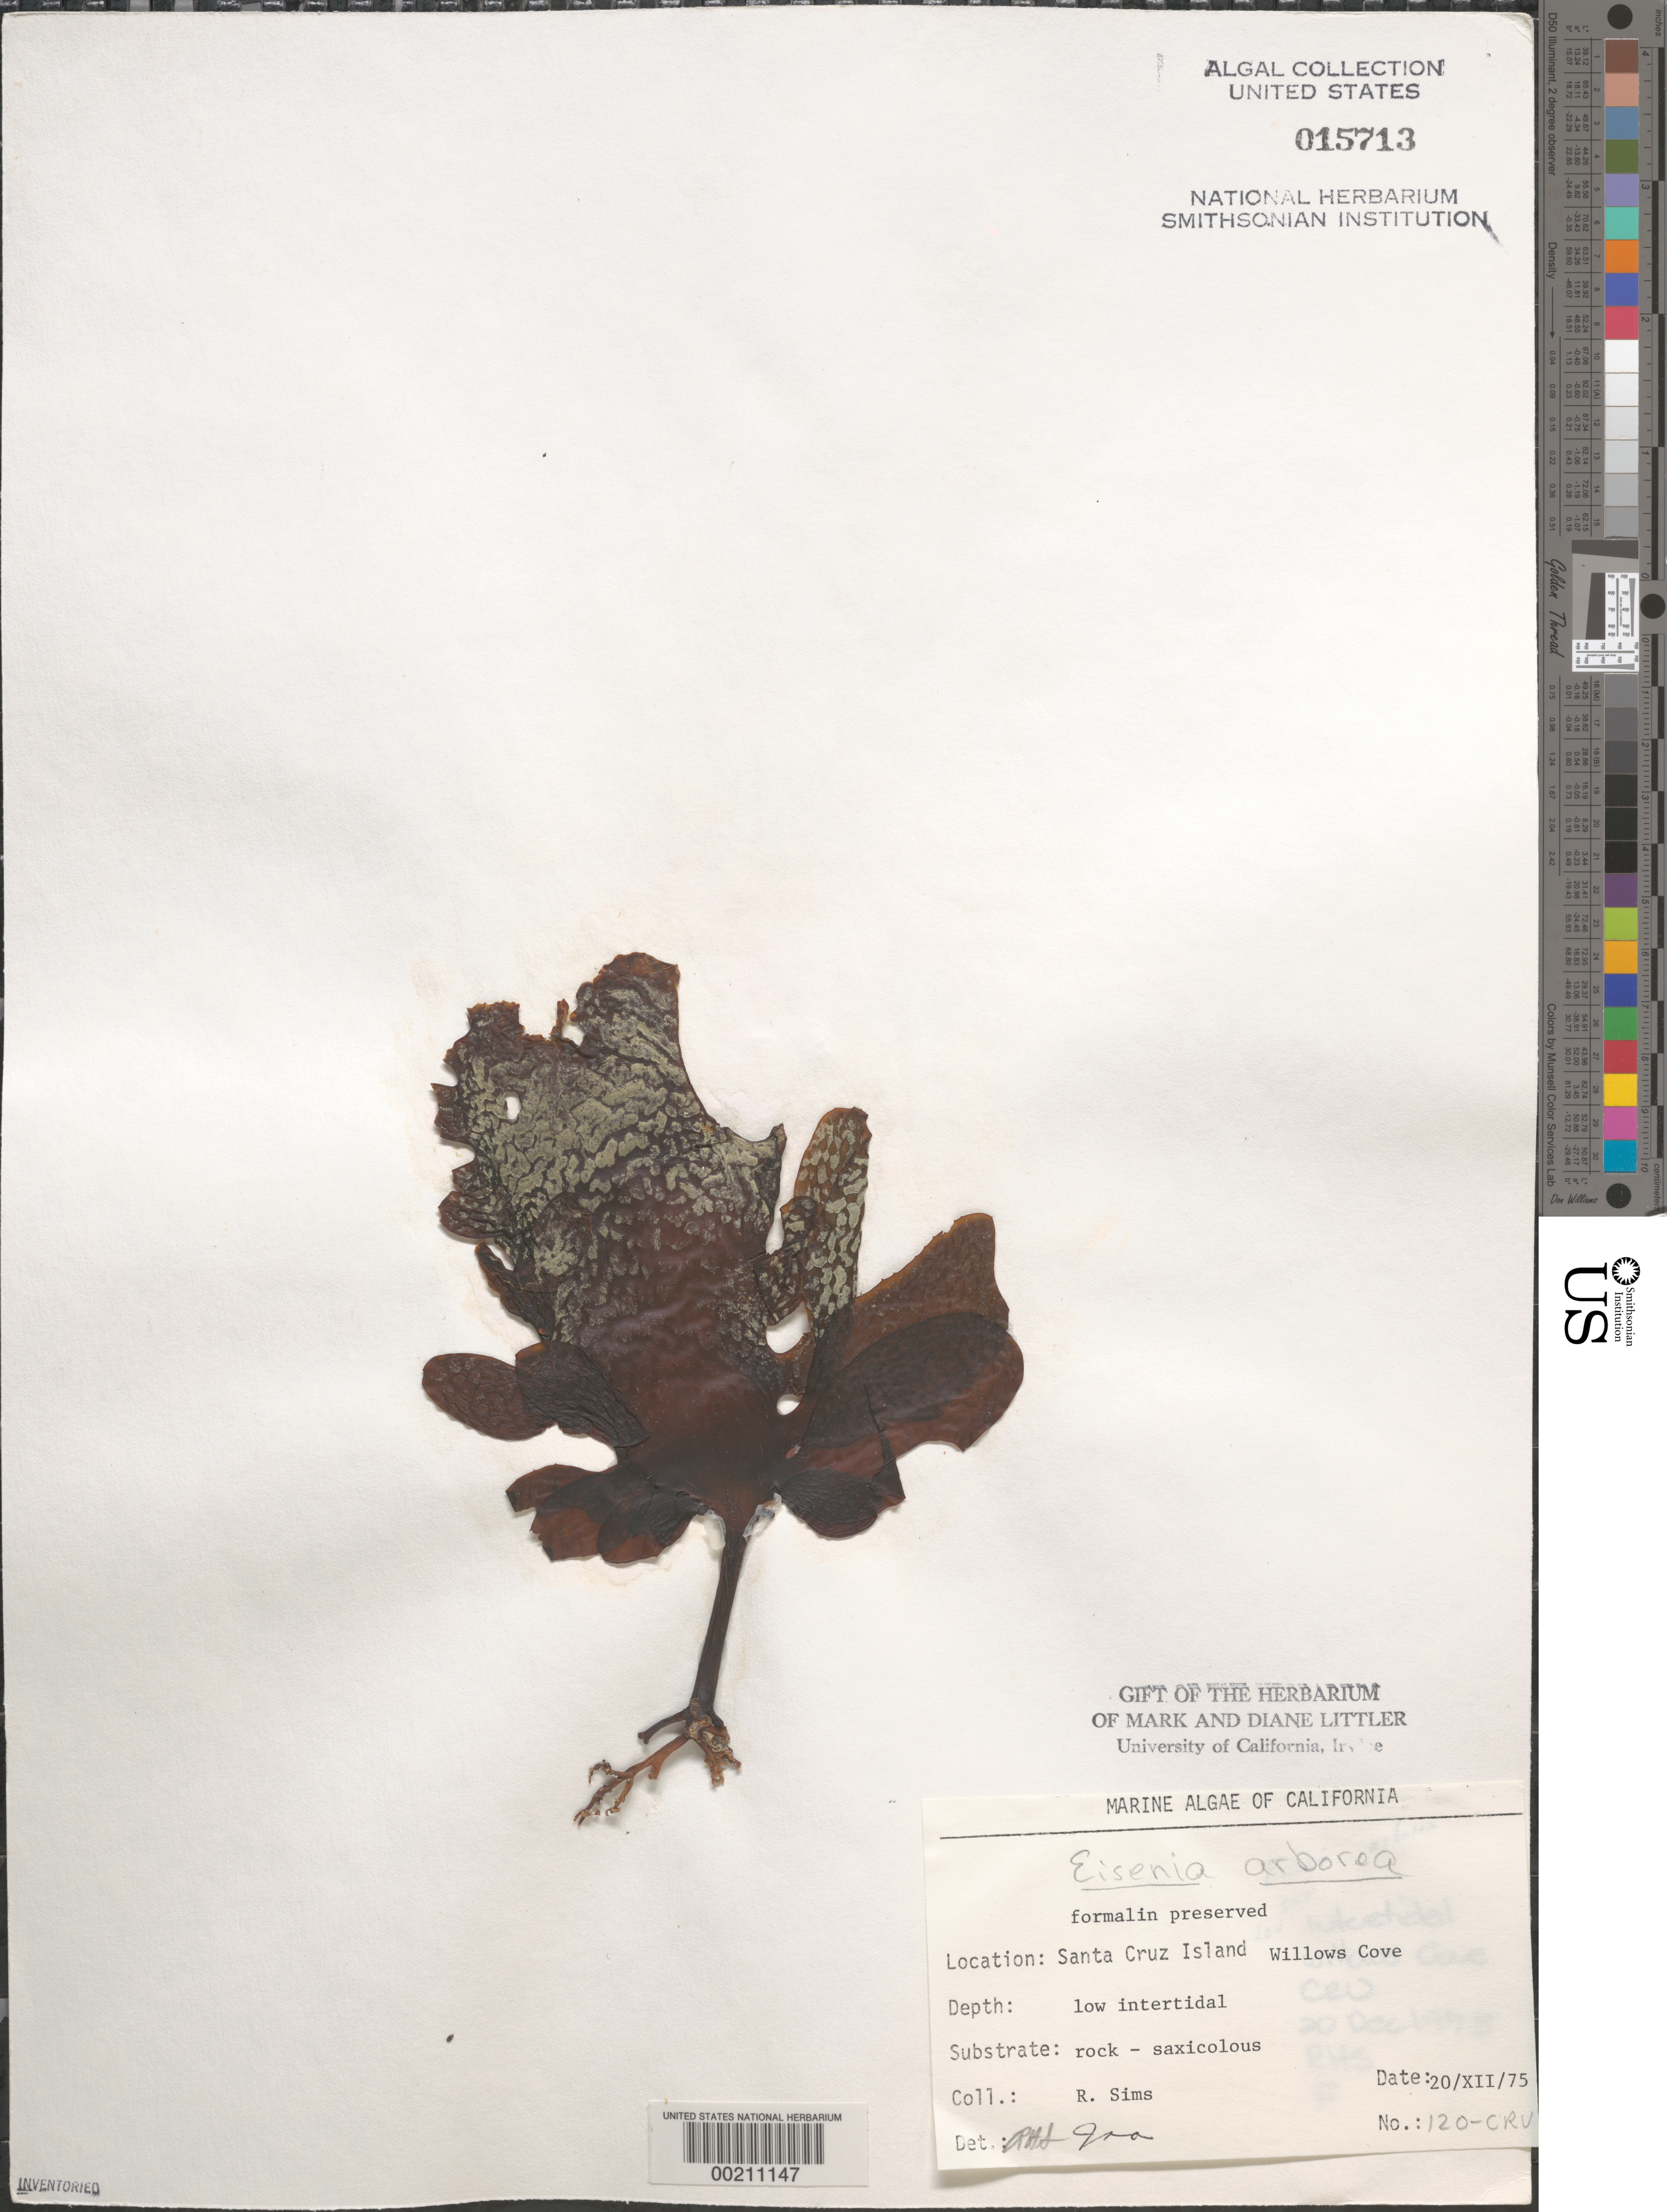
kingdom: Chromista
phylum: Ochrophyta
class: Phaeophyceae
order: Laminariales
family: Lessoniaceae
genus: Eisenia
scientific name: Eisenia arborea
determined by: Sims, Robert H.; Abbott, Isabella A.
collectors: R. H. Sims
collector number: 120-cru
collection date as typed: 20 Dec 1975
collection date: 1975-12-20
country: United States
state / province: California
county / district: Santa Barbara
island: Santa Cruz Island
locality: Willows Cove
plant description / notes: BLM-SOCALBIGHT Rocky Intertidal Survey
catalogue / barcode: US 15713